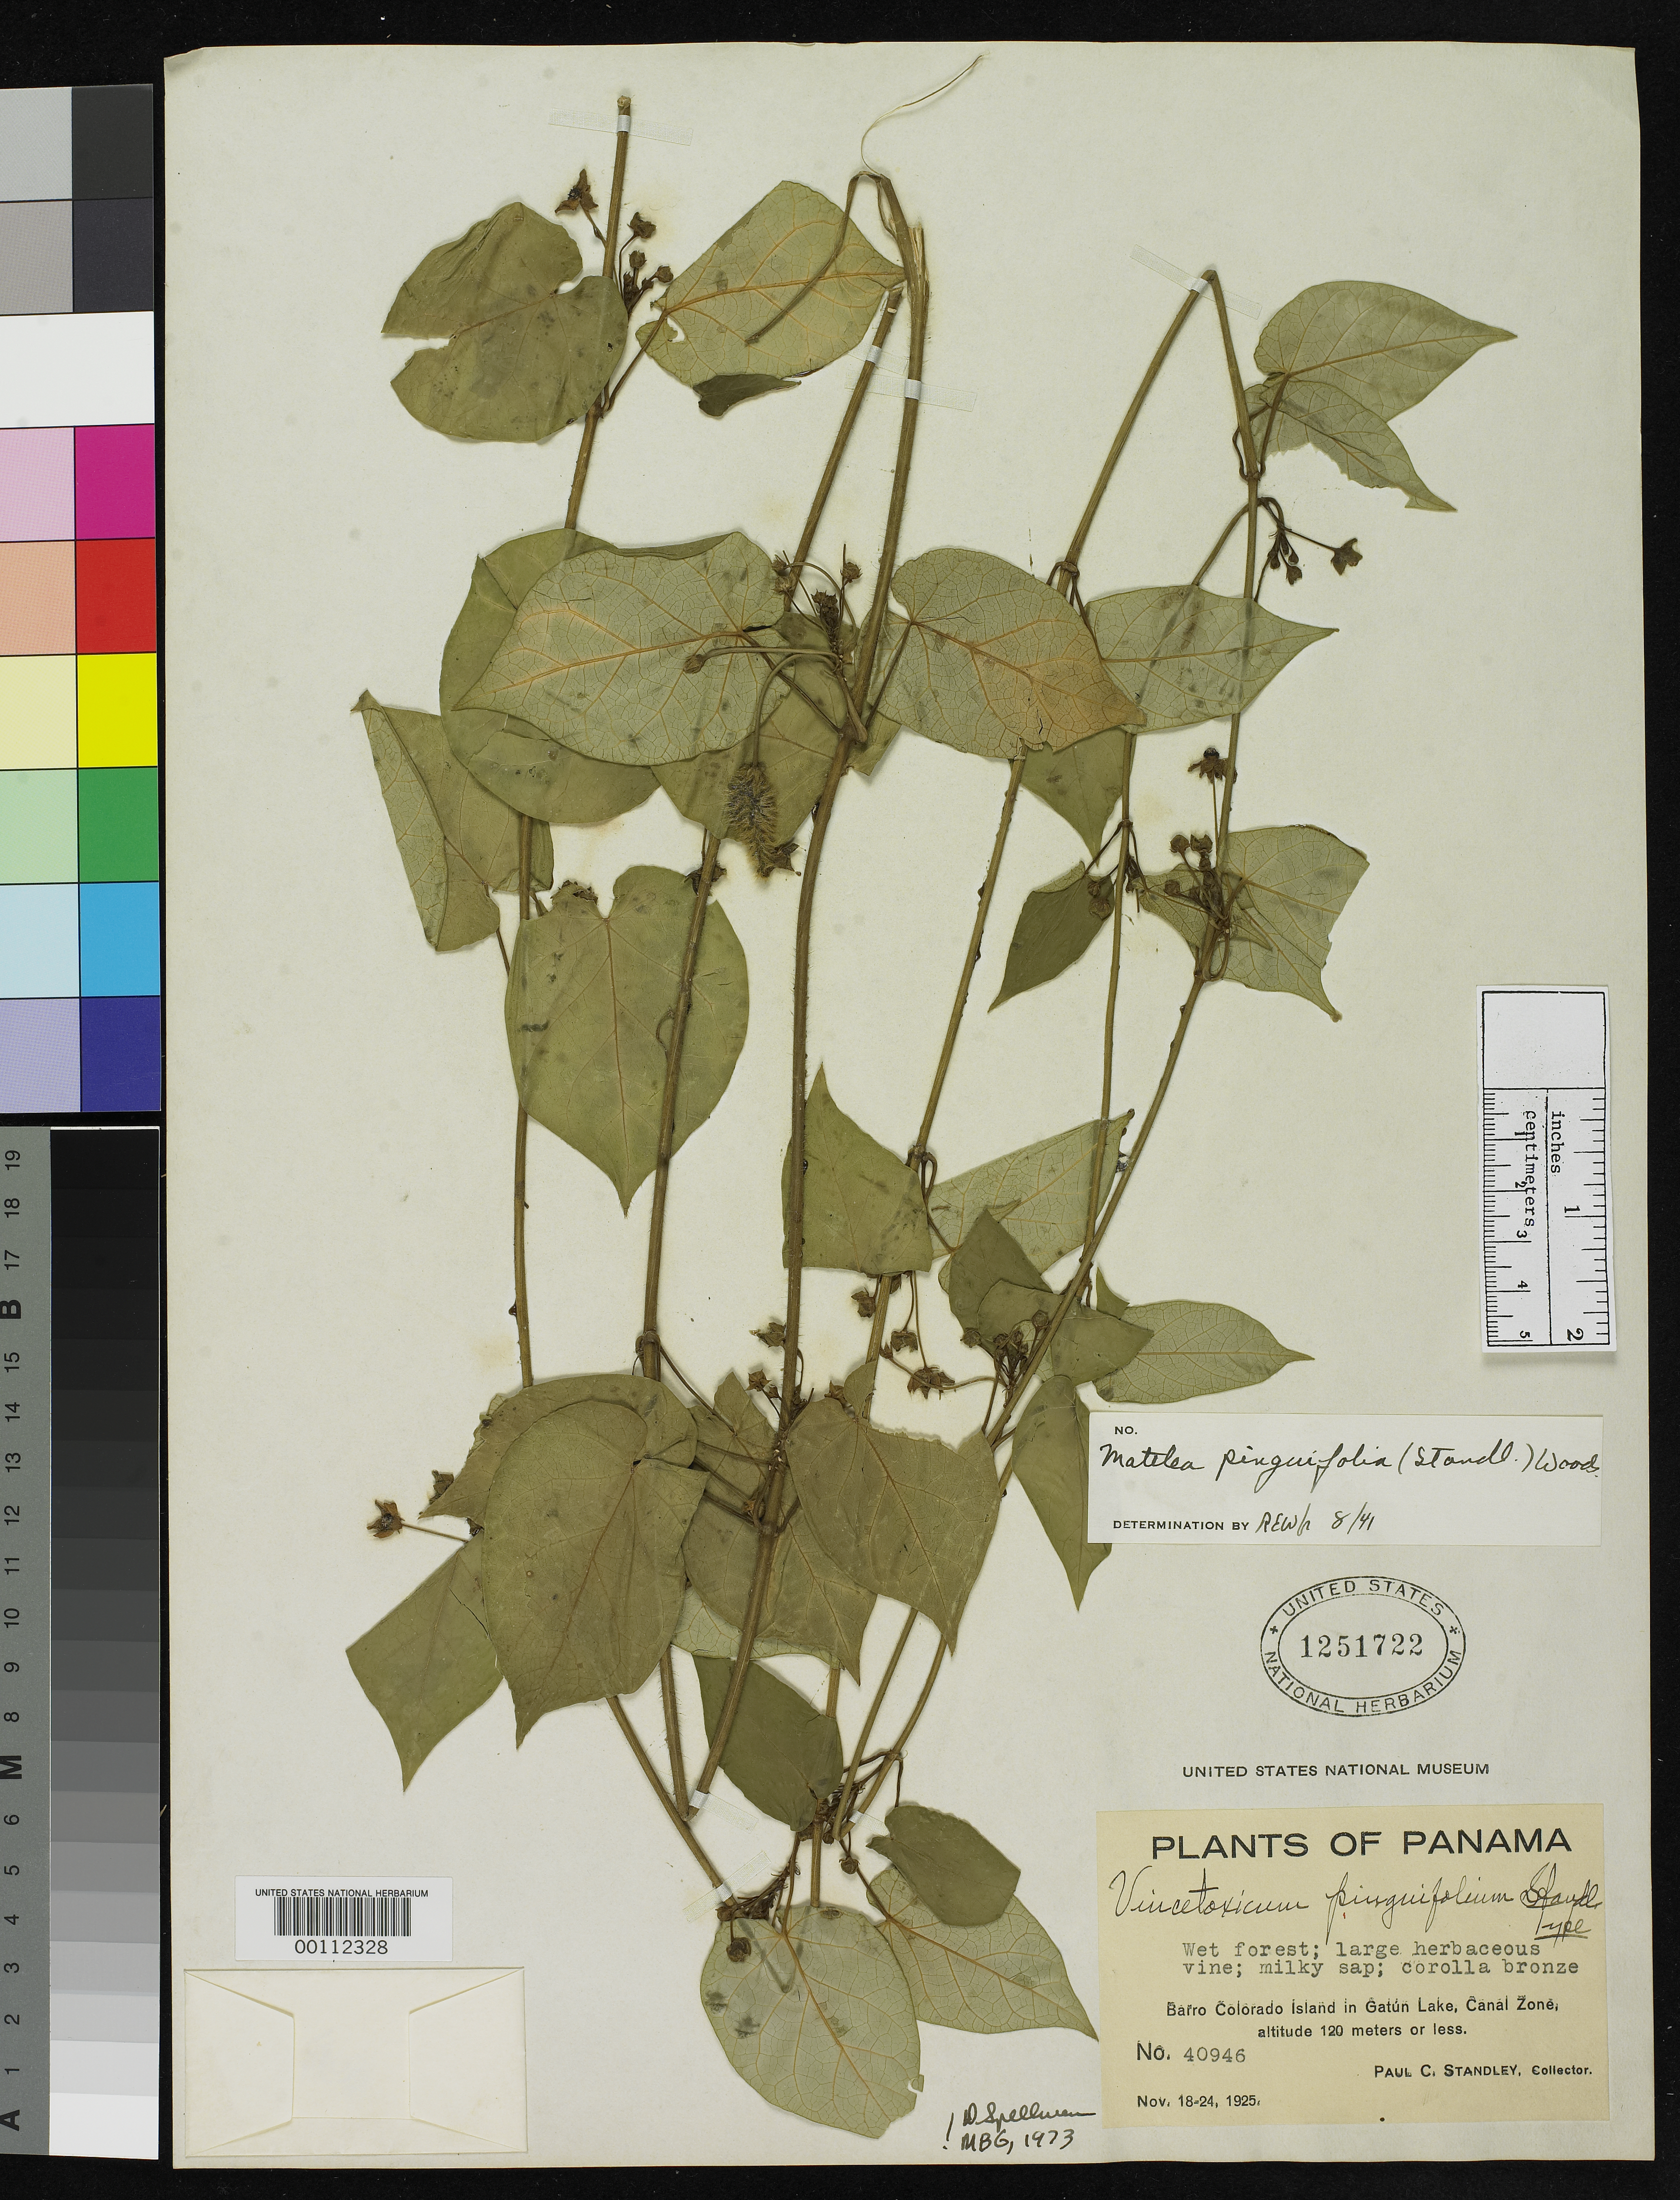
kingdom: Plantae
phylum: Tracheophyta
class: Magnoliopsida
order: Gentianales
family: Apocynaceae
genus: Vincetoxicum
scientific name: Vincetoxicum pinguifolium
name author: Standl.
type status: Holotype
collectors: P. C. Standley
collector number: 40946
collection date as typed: Nov 1925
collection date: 1925-11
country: Panama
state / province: Panamá Oeste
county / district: Canal Zone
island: Barro Colorado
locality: Barro Colorado in Gatun Lake.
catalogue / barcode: US 1251722